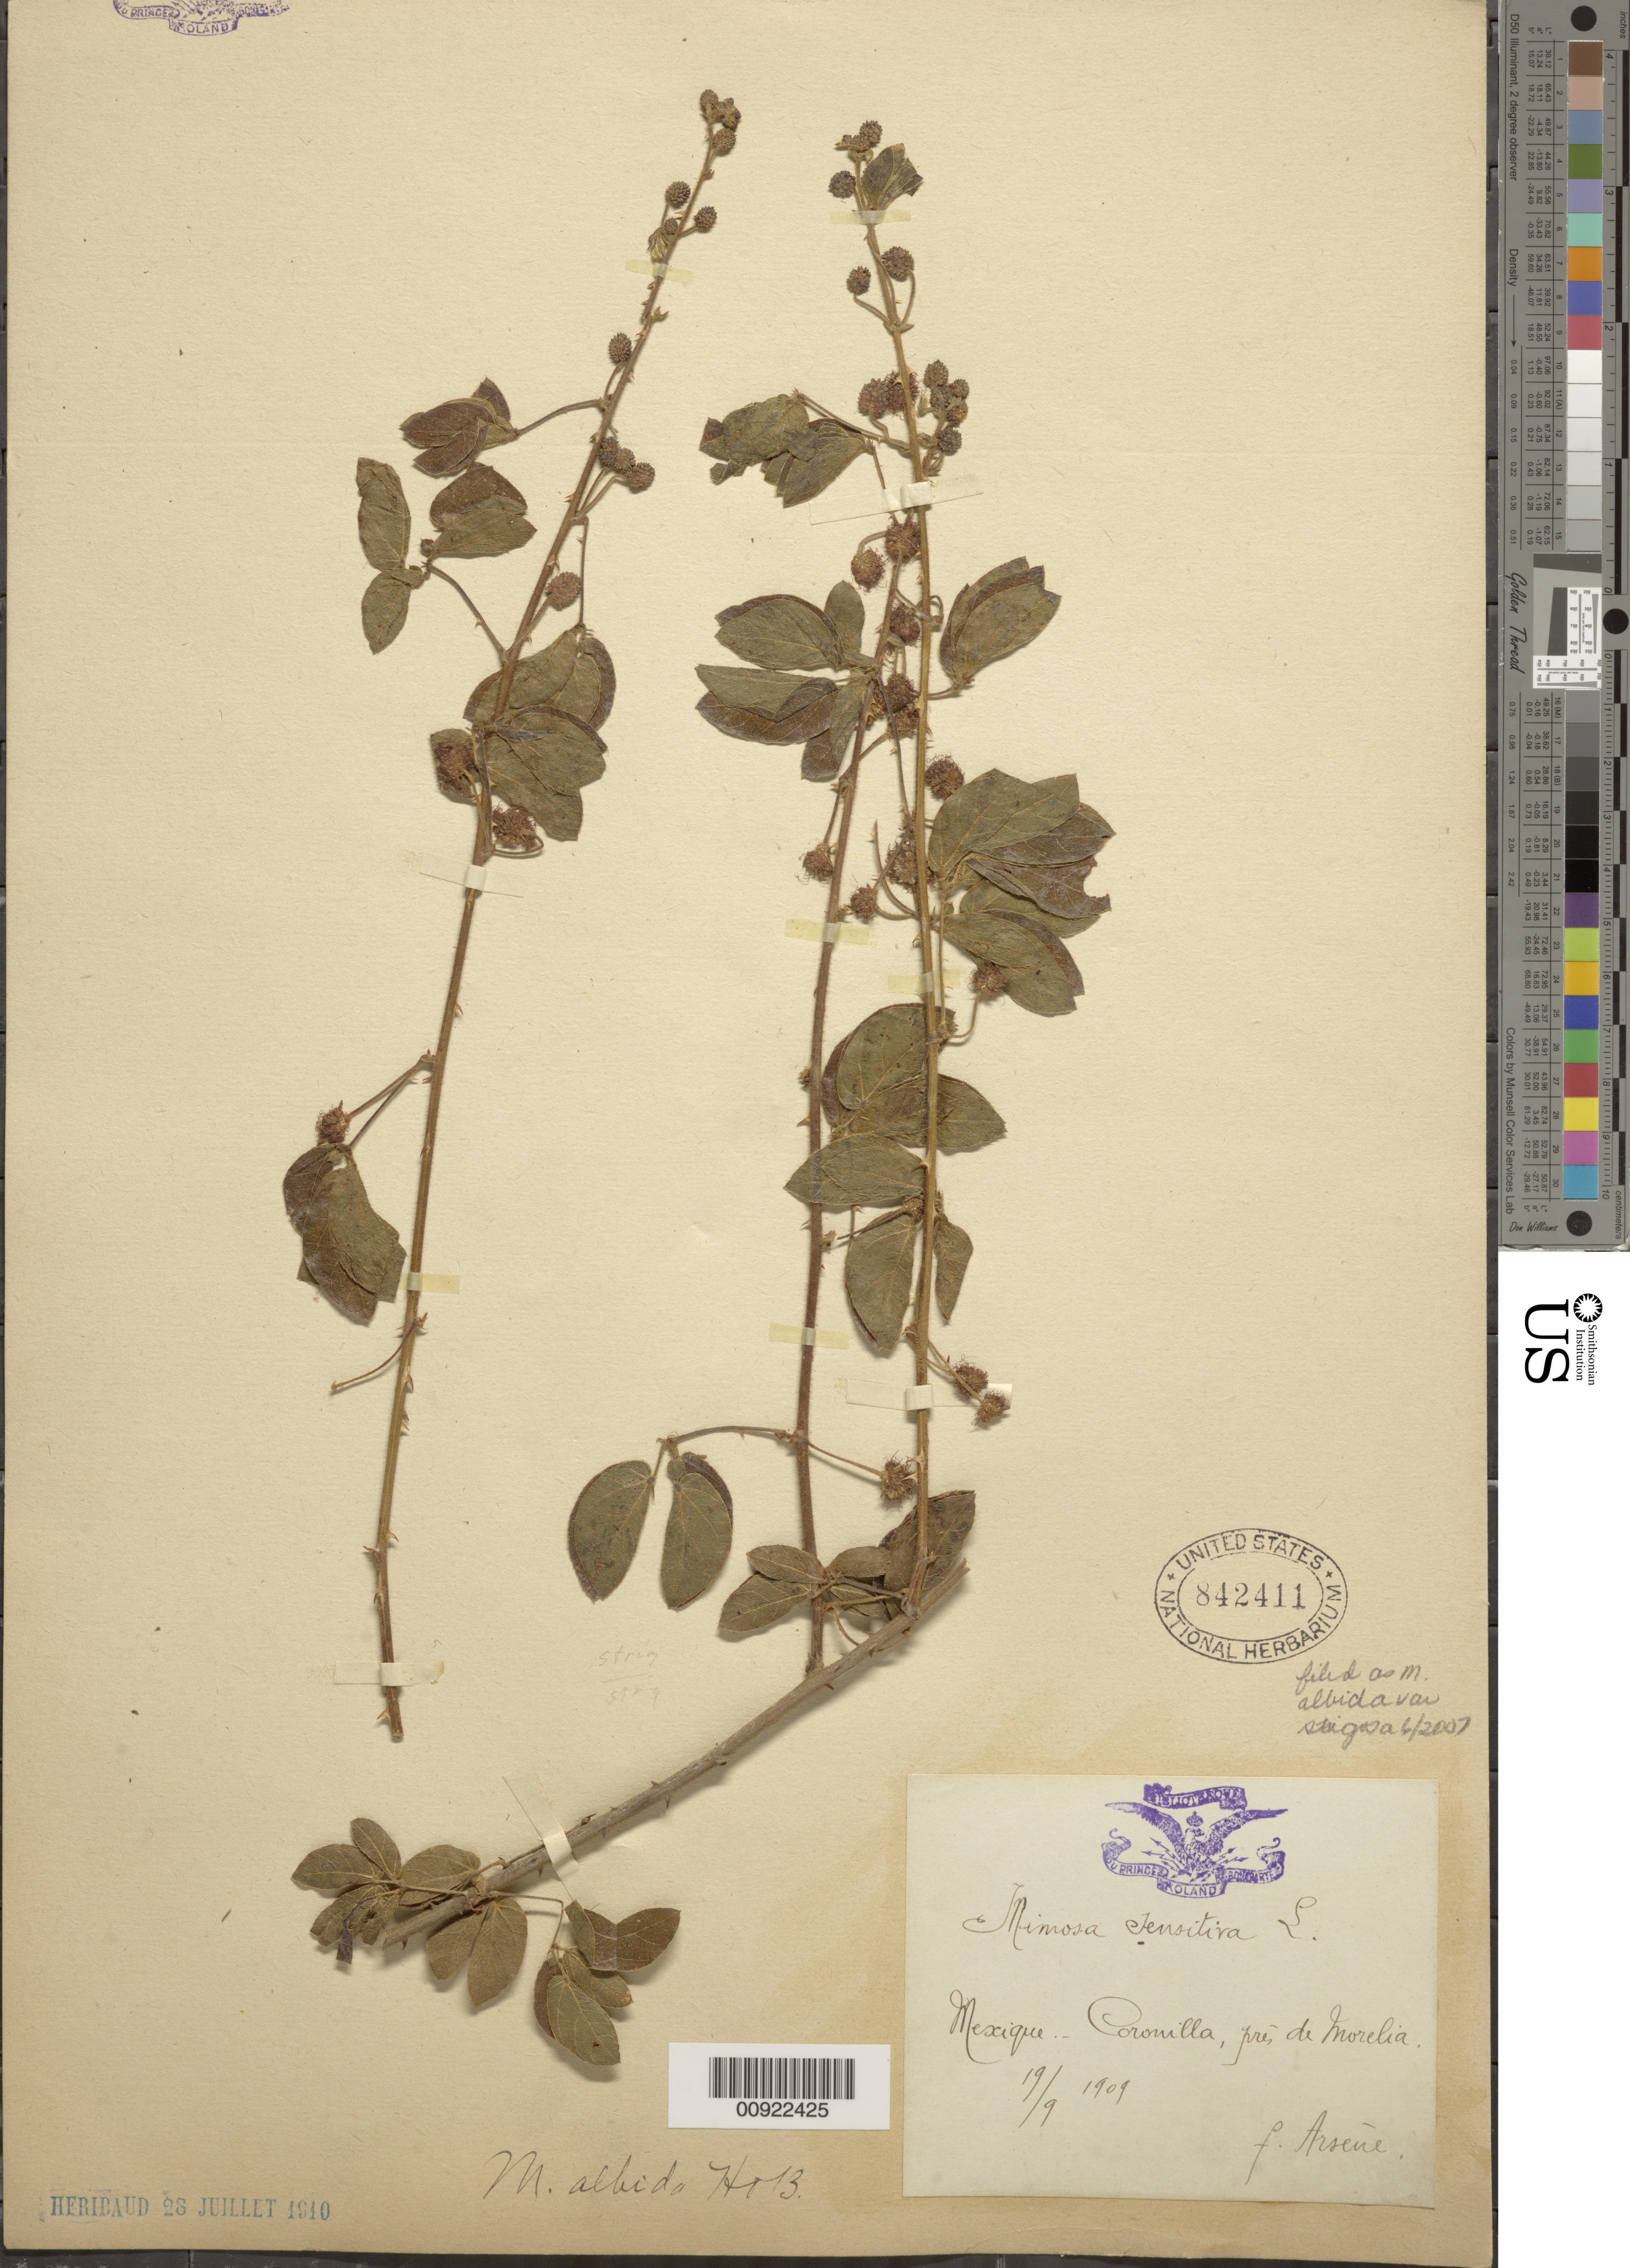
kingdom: Plantae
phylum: Tracheophyta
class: Magnoliopsida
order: Fabales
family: Fabaceae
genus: Mimosa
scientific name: Mimosa albida var. strigosa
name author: (Willd.) B.L. Rob.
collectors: Bro. G. Arsène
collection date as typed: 19 Sep 1909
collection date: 1909-09-19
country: Mexico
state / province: Michoacán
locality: Coronilla, près de Morelia.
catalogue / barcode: US 842411